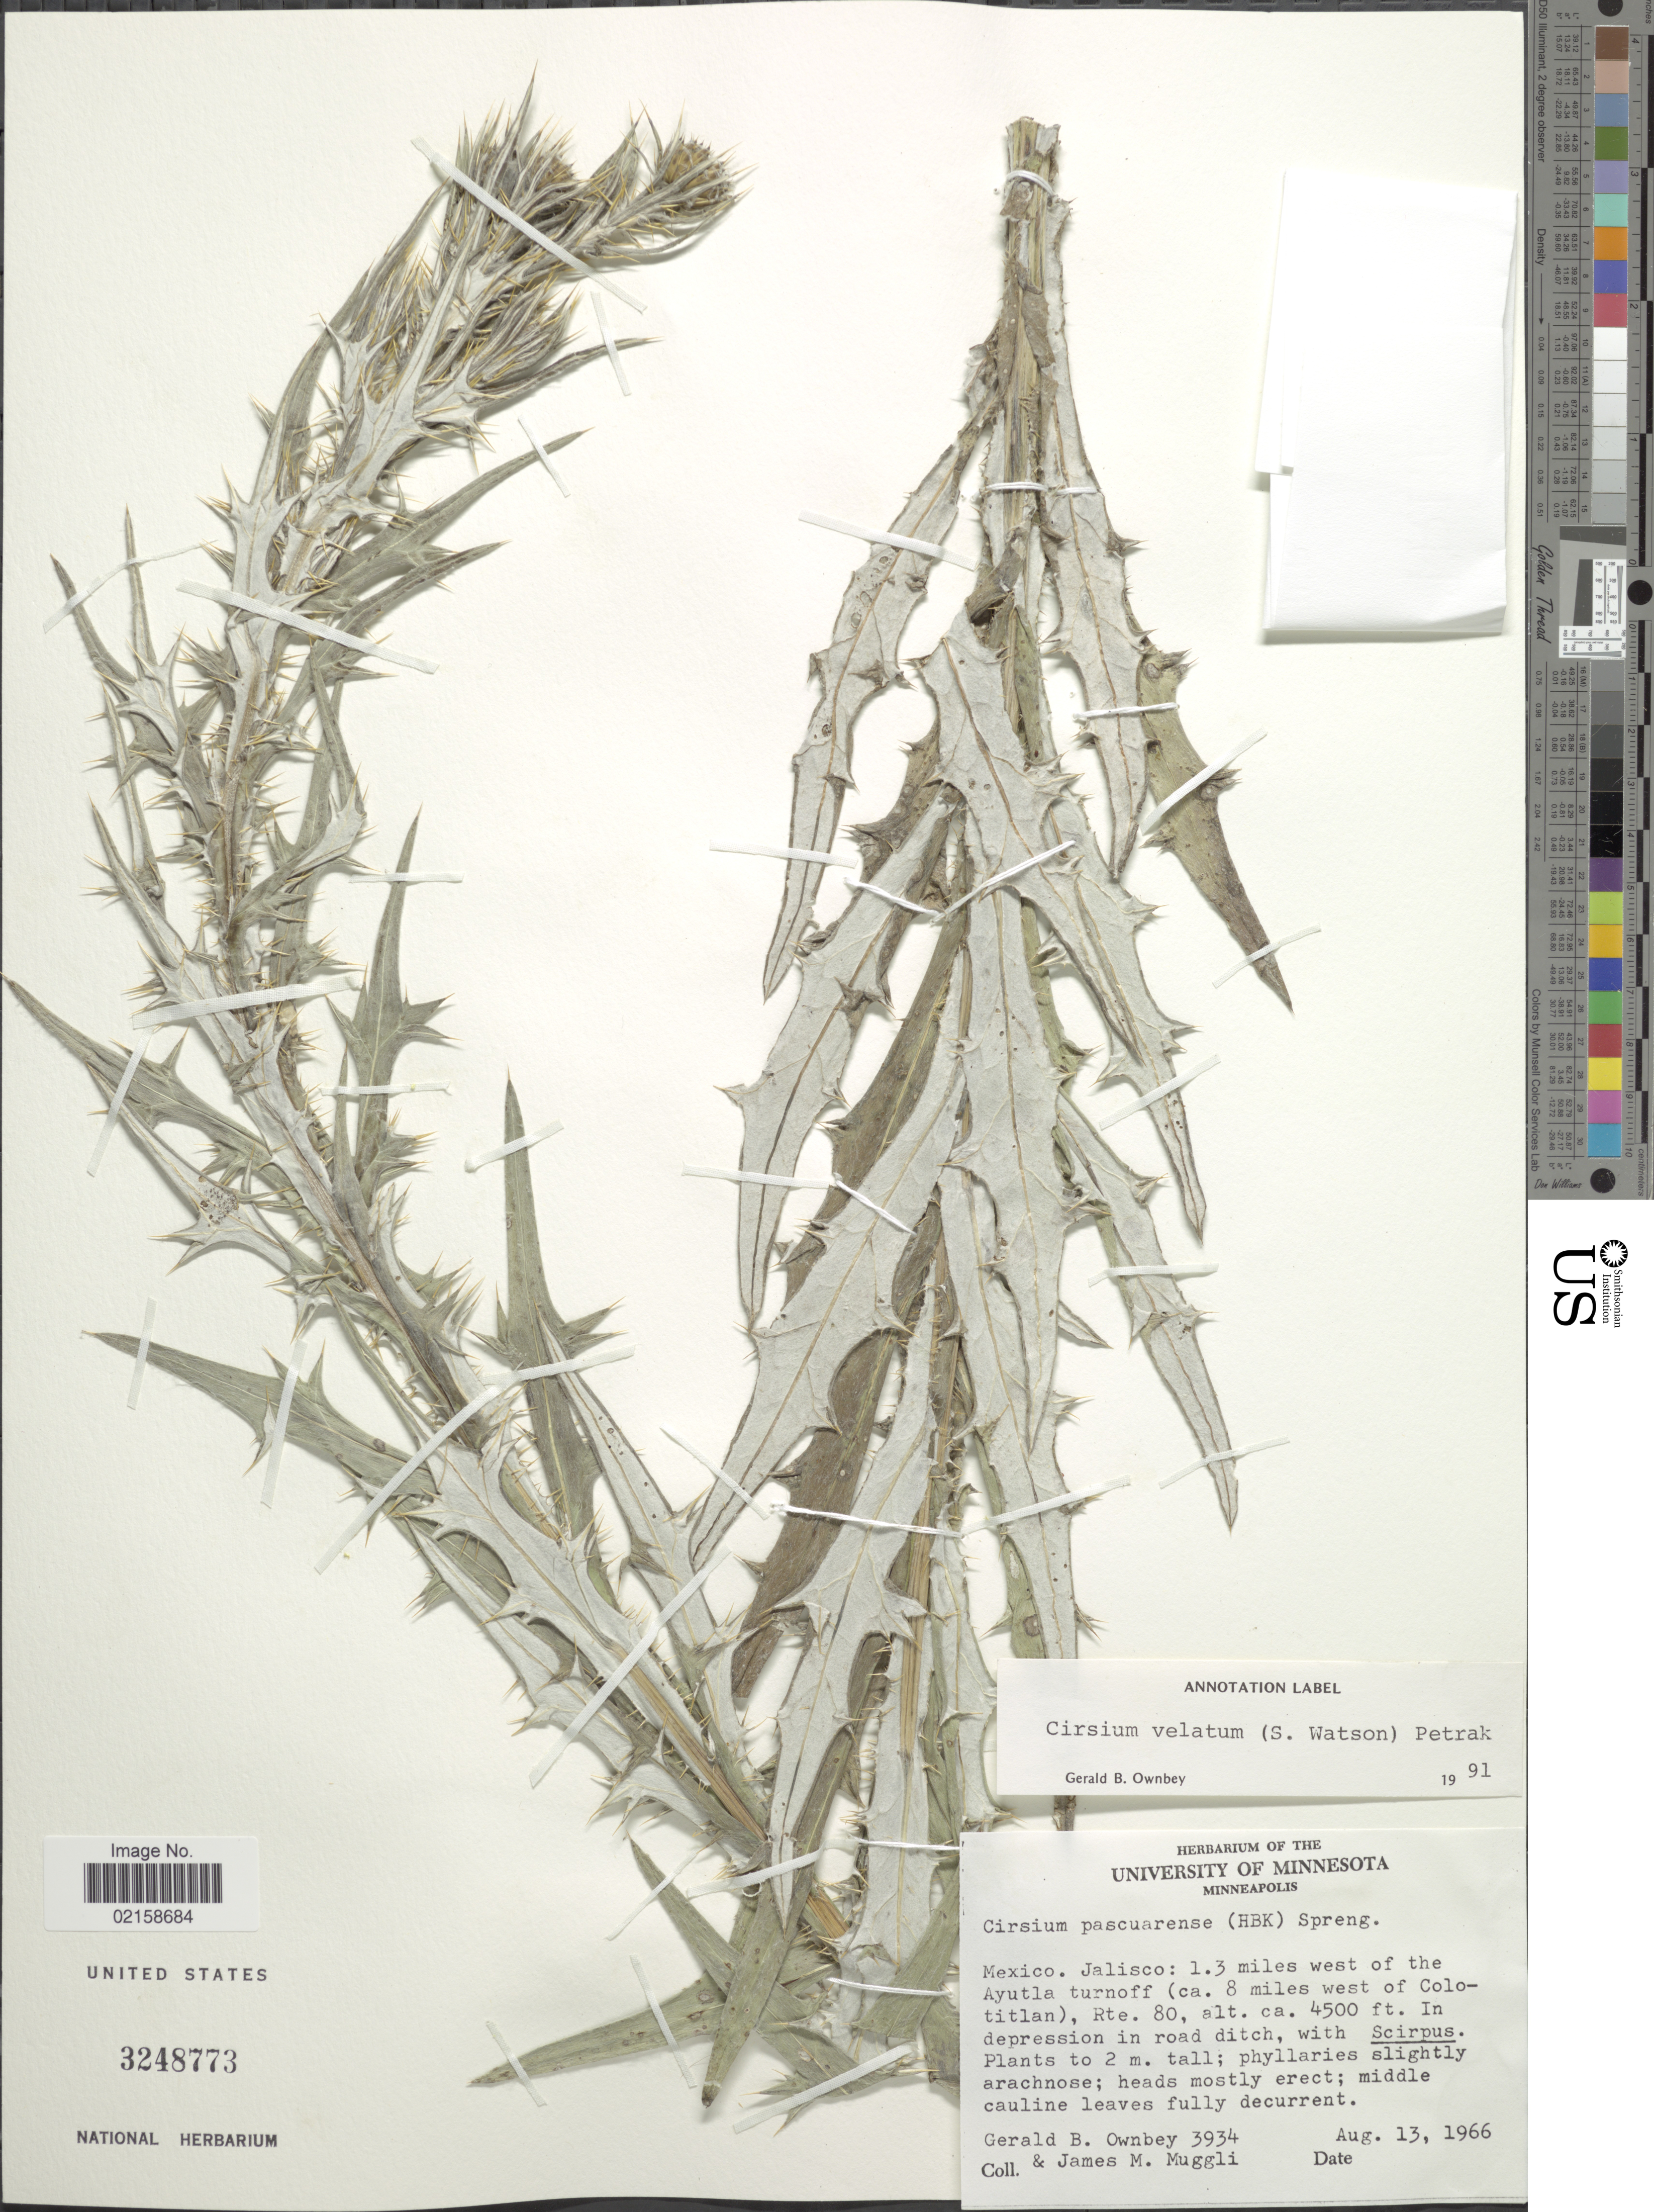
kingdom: Plantae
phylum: Tracheophyta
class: Magnoliopsida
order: Asterales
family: Asteraceae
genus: Cirsium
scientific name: Cirsium velatum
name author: (S. Watson) Petr.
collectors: G. B. Ownbey & J. Muggli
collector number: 3934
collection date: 1966-08-13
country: Mexico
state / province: Jalisco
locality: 1.3 miles west of the Ayutla turnoff (ca. 8 miles west of Colotitlan), Rte. 80, in depression in road ditch.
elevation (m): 1372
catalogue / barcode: US 3248773